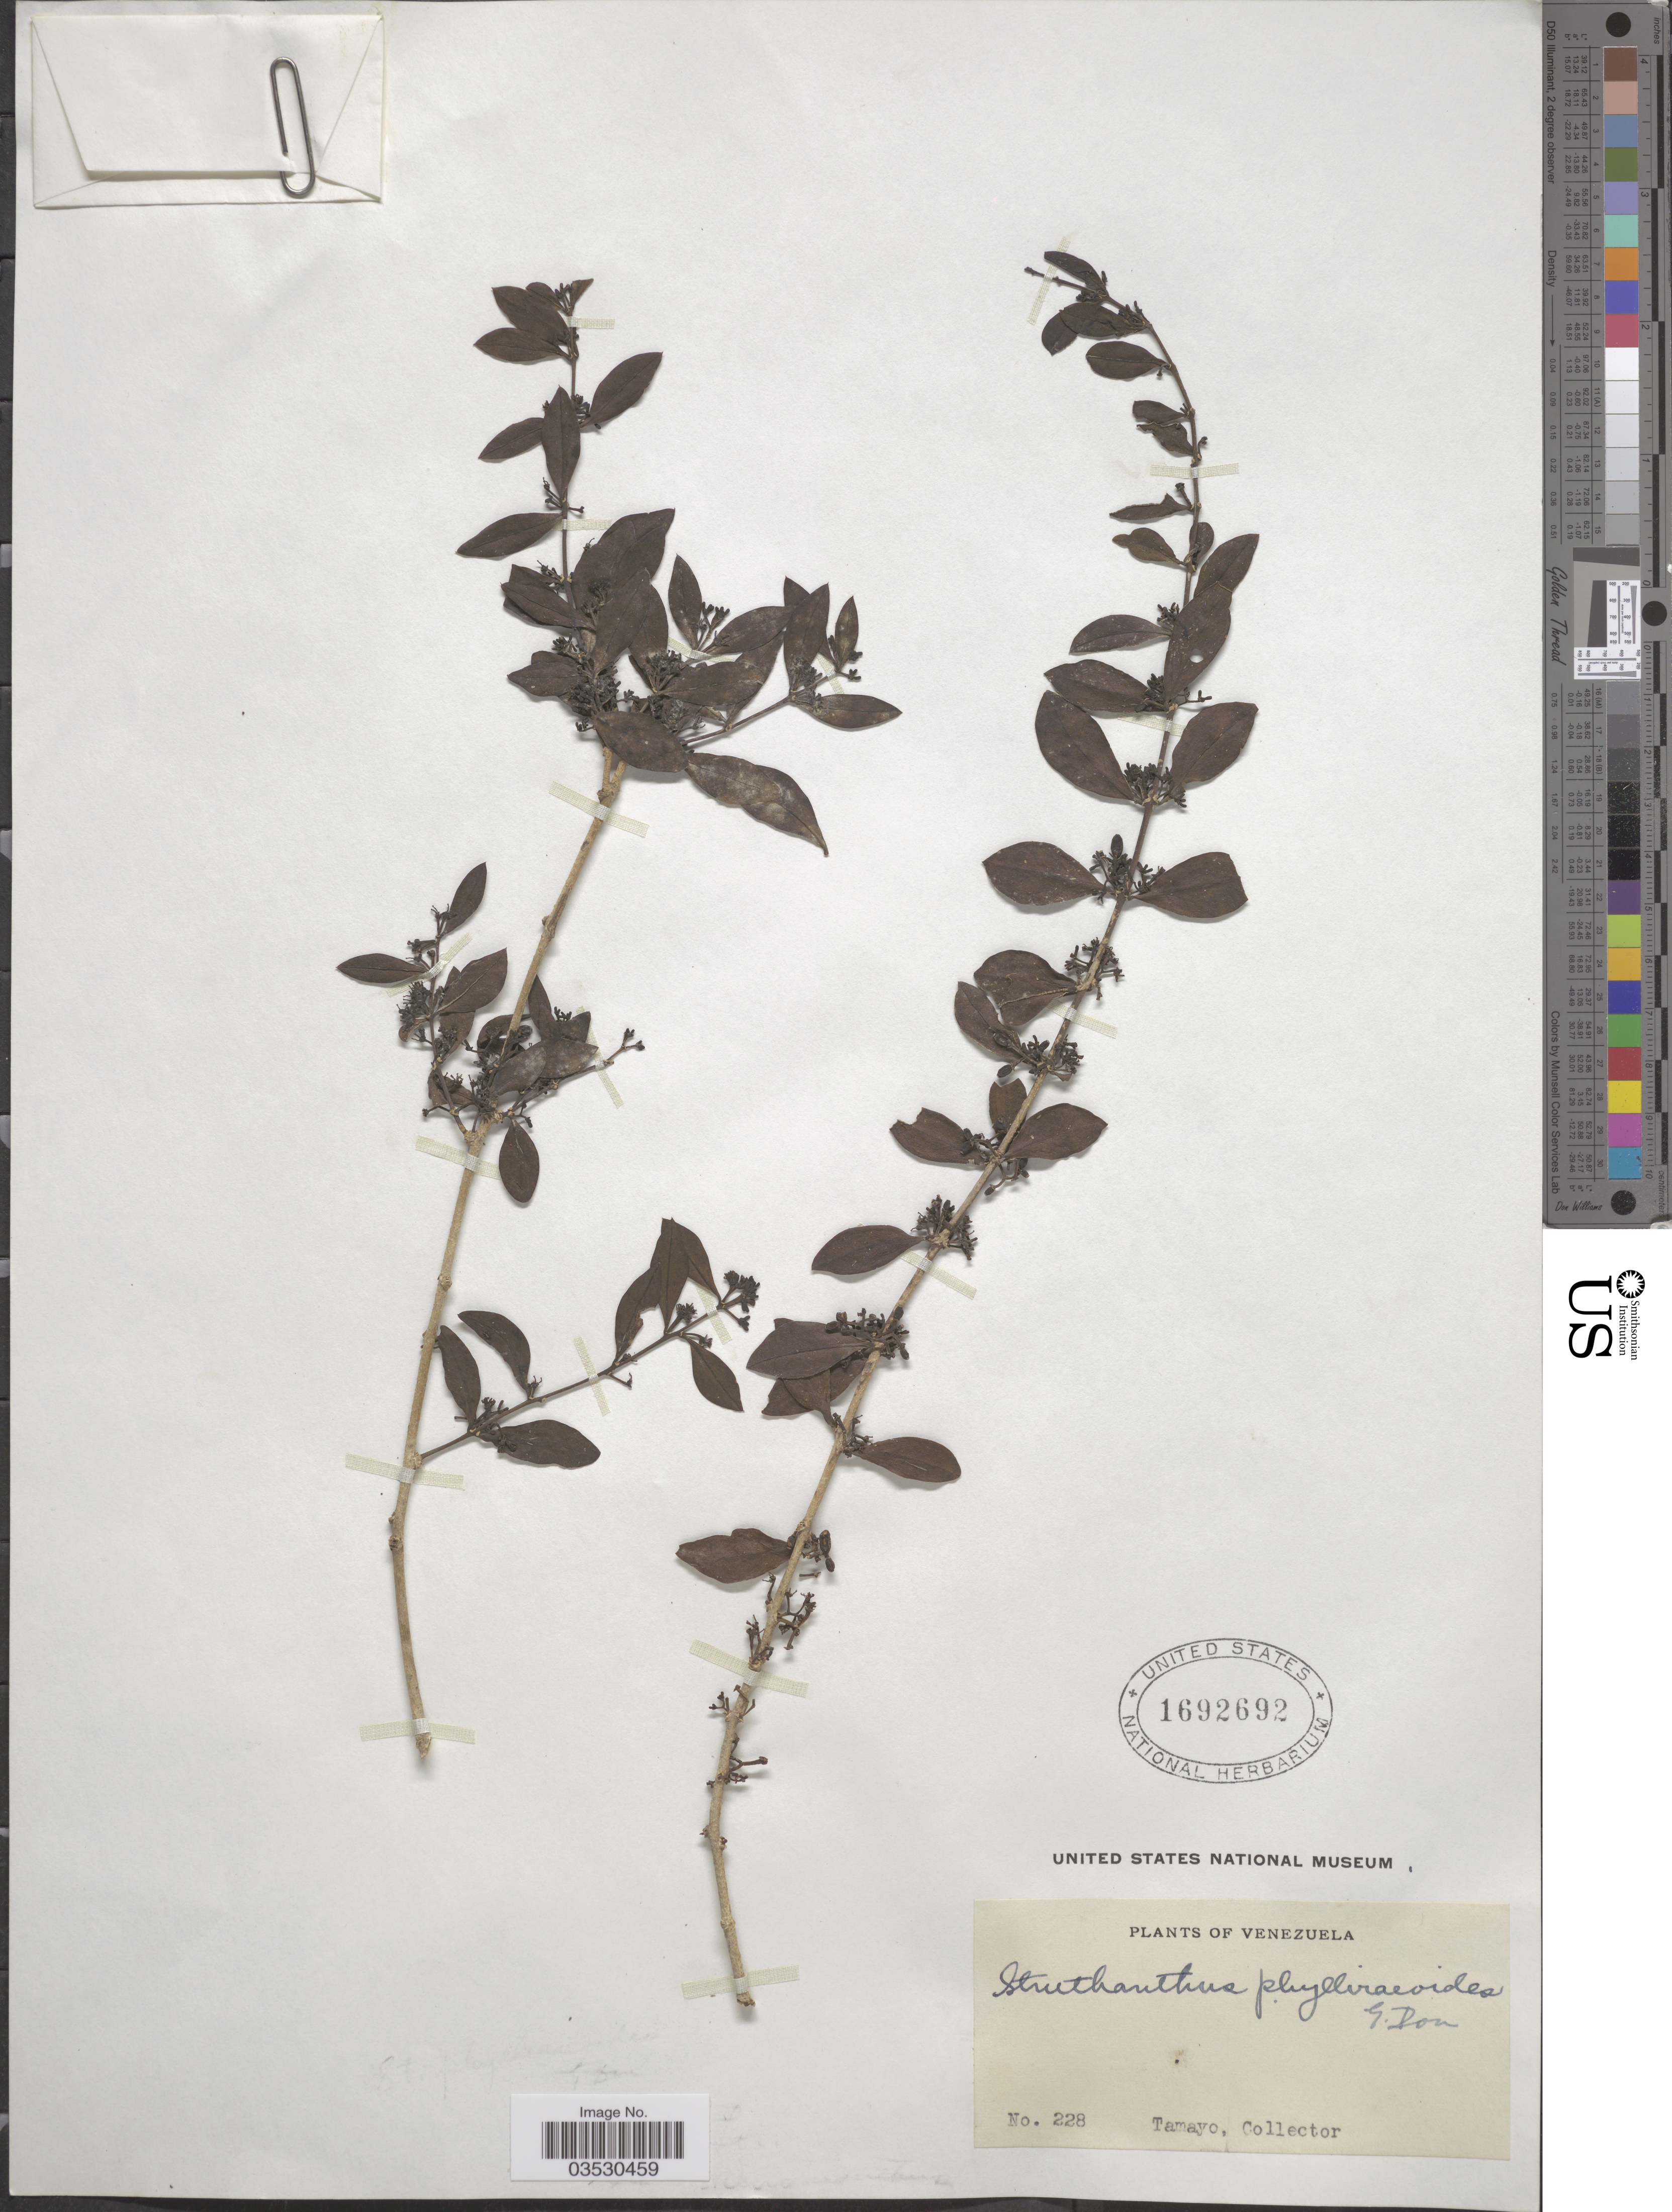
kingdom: Plantae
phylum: Tracheophyta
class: Magnoliopsida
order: Santalales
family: Loranthaceae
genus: Struthanthus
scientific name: Struthanthus phylliraeoides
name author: G. Don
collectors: -. Tamayo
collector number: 228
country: Venezuela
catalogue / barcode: US 1692692